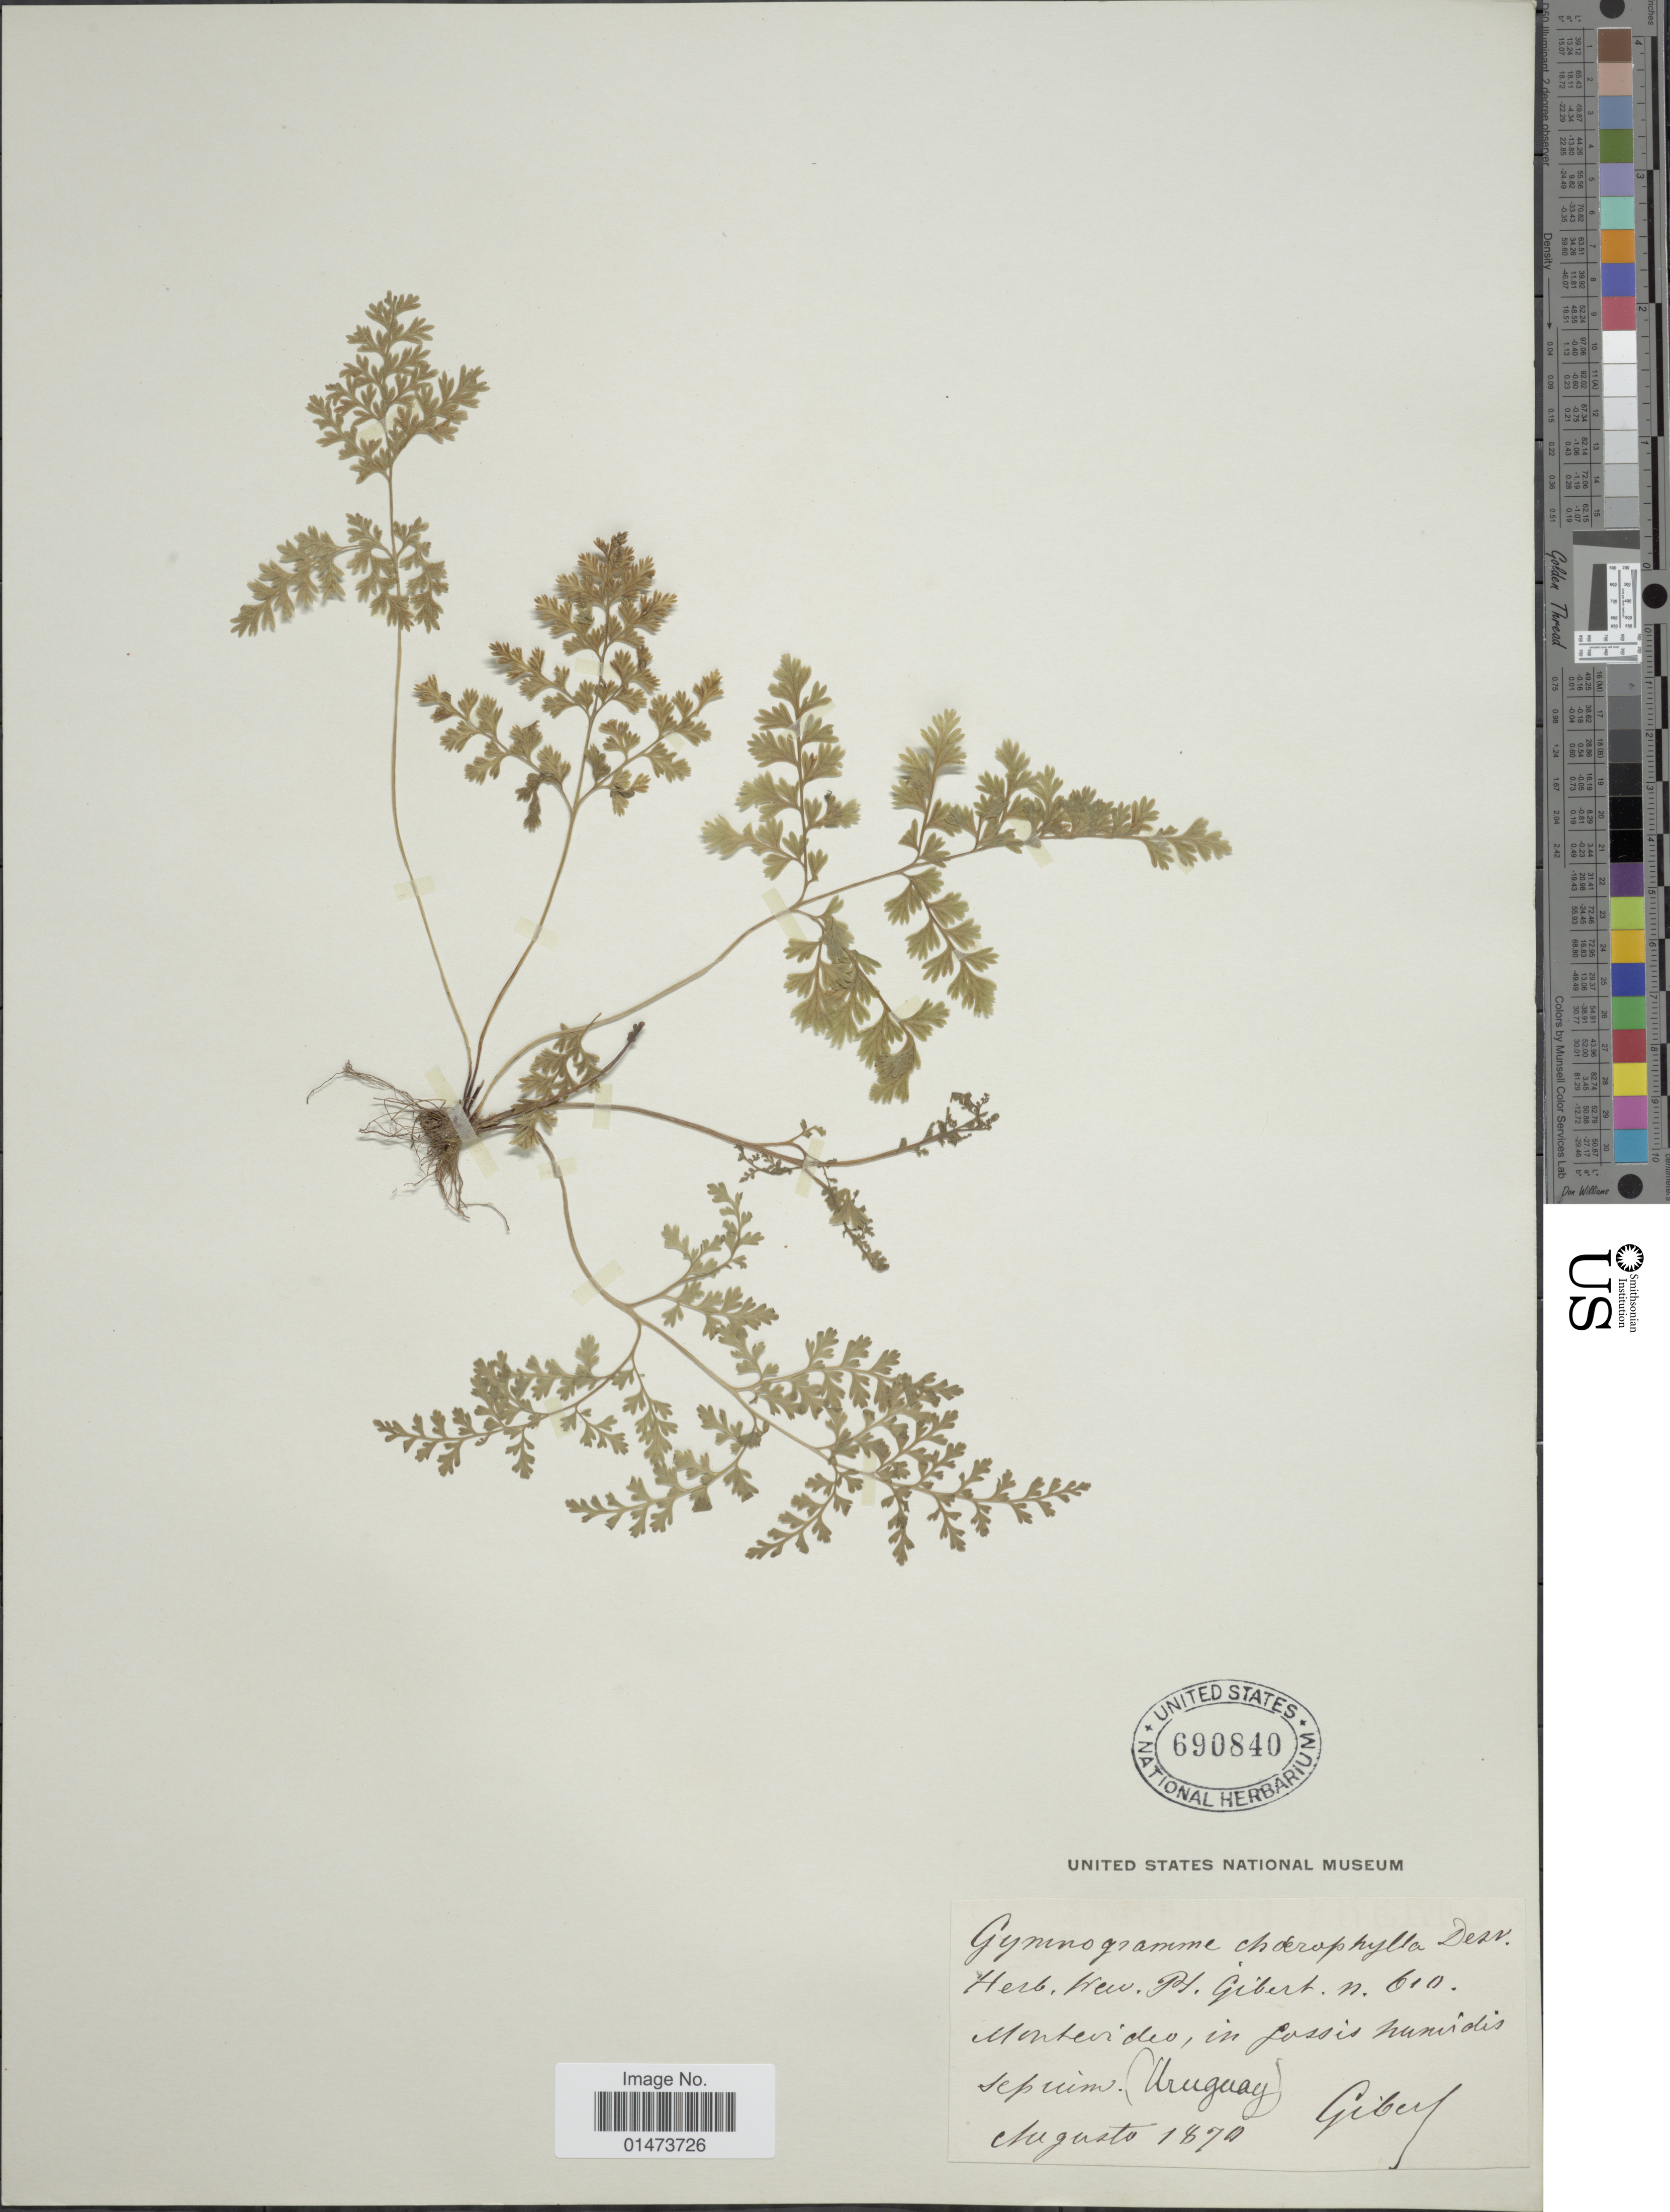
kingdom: Plantae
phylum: Tracheophyta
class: Polypodiopsida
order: Polypodiales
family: Pteridaceae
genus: Anogramma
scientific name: Anogramma chaerophylla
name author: (Desv.) Link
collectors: Gibert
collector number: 610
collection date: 1870-08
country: Uruguay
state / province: Montevideo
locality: In fossis humidis sepuin.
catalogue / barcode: US 690840